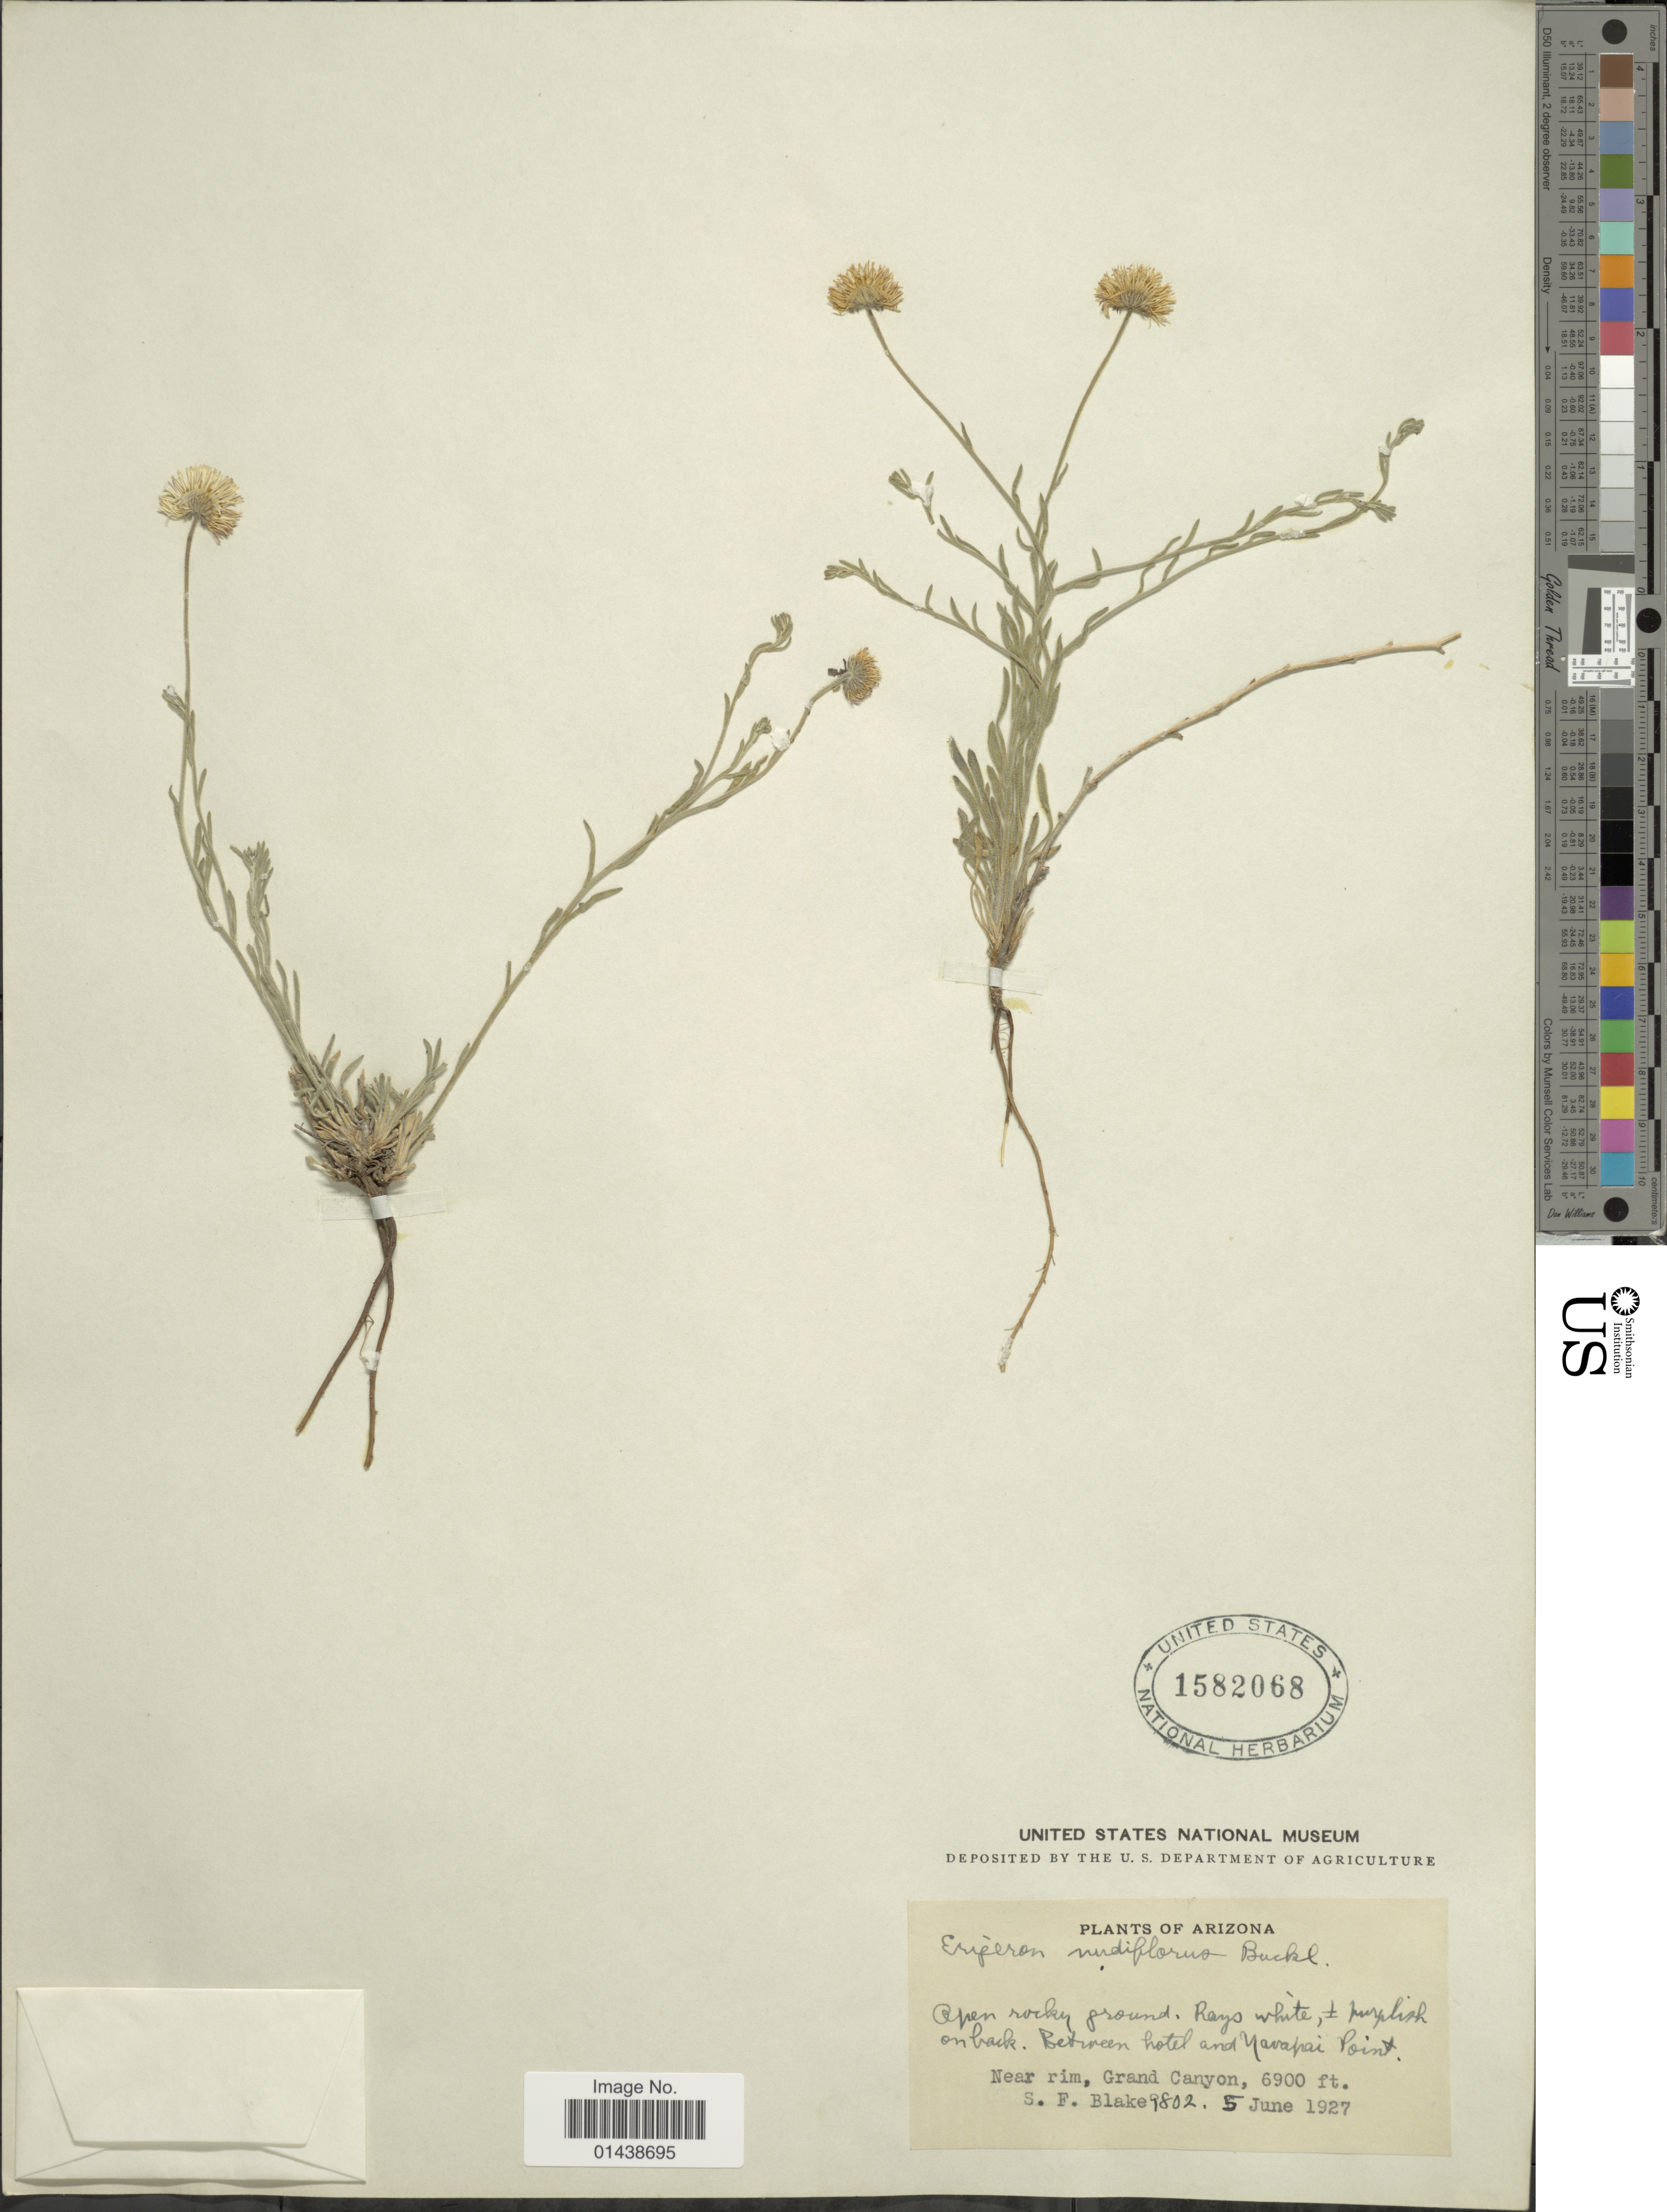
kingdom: Plantae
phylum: Tracheophyta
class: Magnoliopsida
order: Asterales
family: Asteraceae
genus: Erigeron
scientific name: Erigeron nudiflorus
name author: Buckley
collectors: S. Blake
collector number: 9802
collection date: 1927-06-05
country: United States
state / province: Arizona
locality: Between hotel and Yavapai Point. Near rim, Grand Canyon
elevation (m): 2103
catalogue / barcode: US 1582068